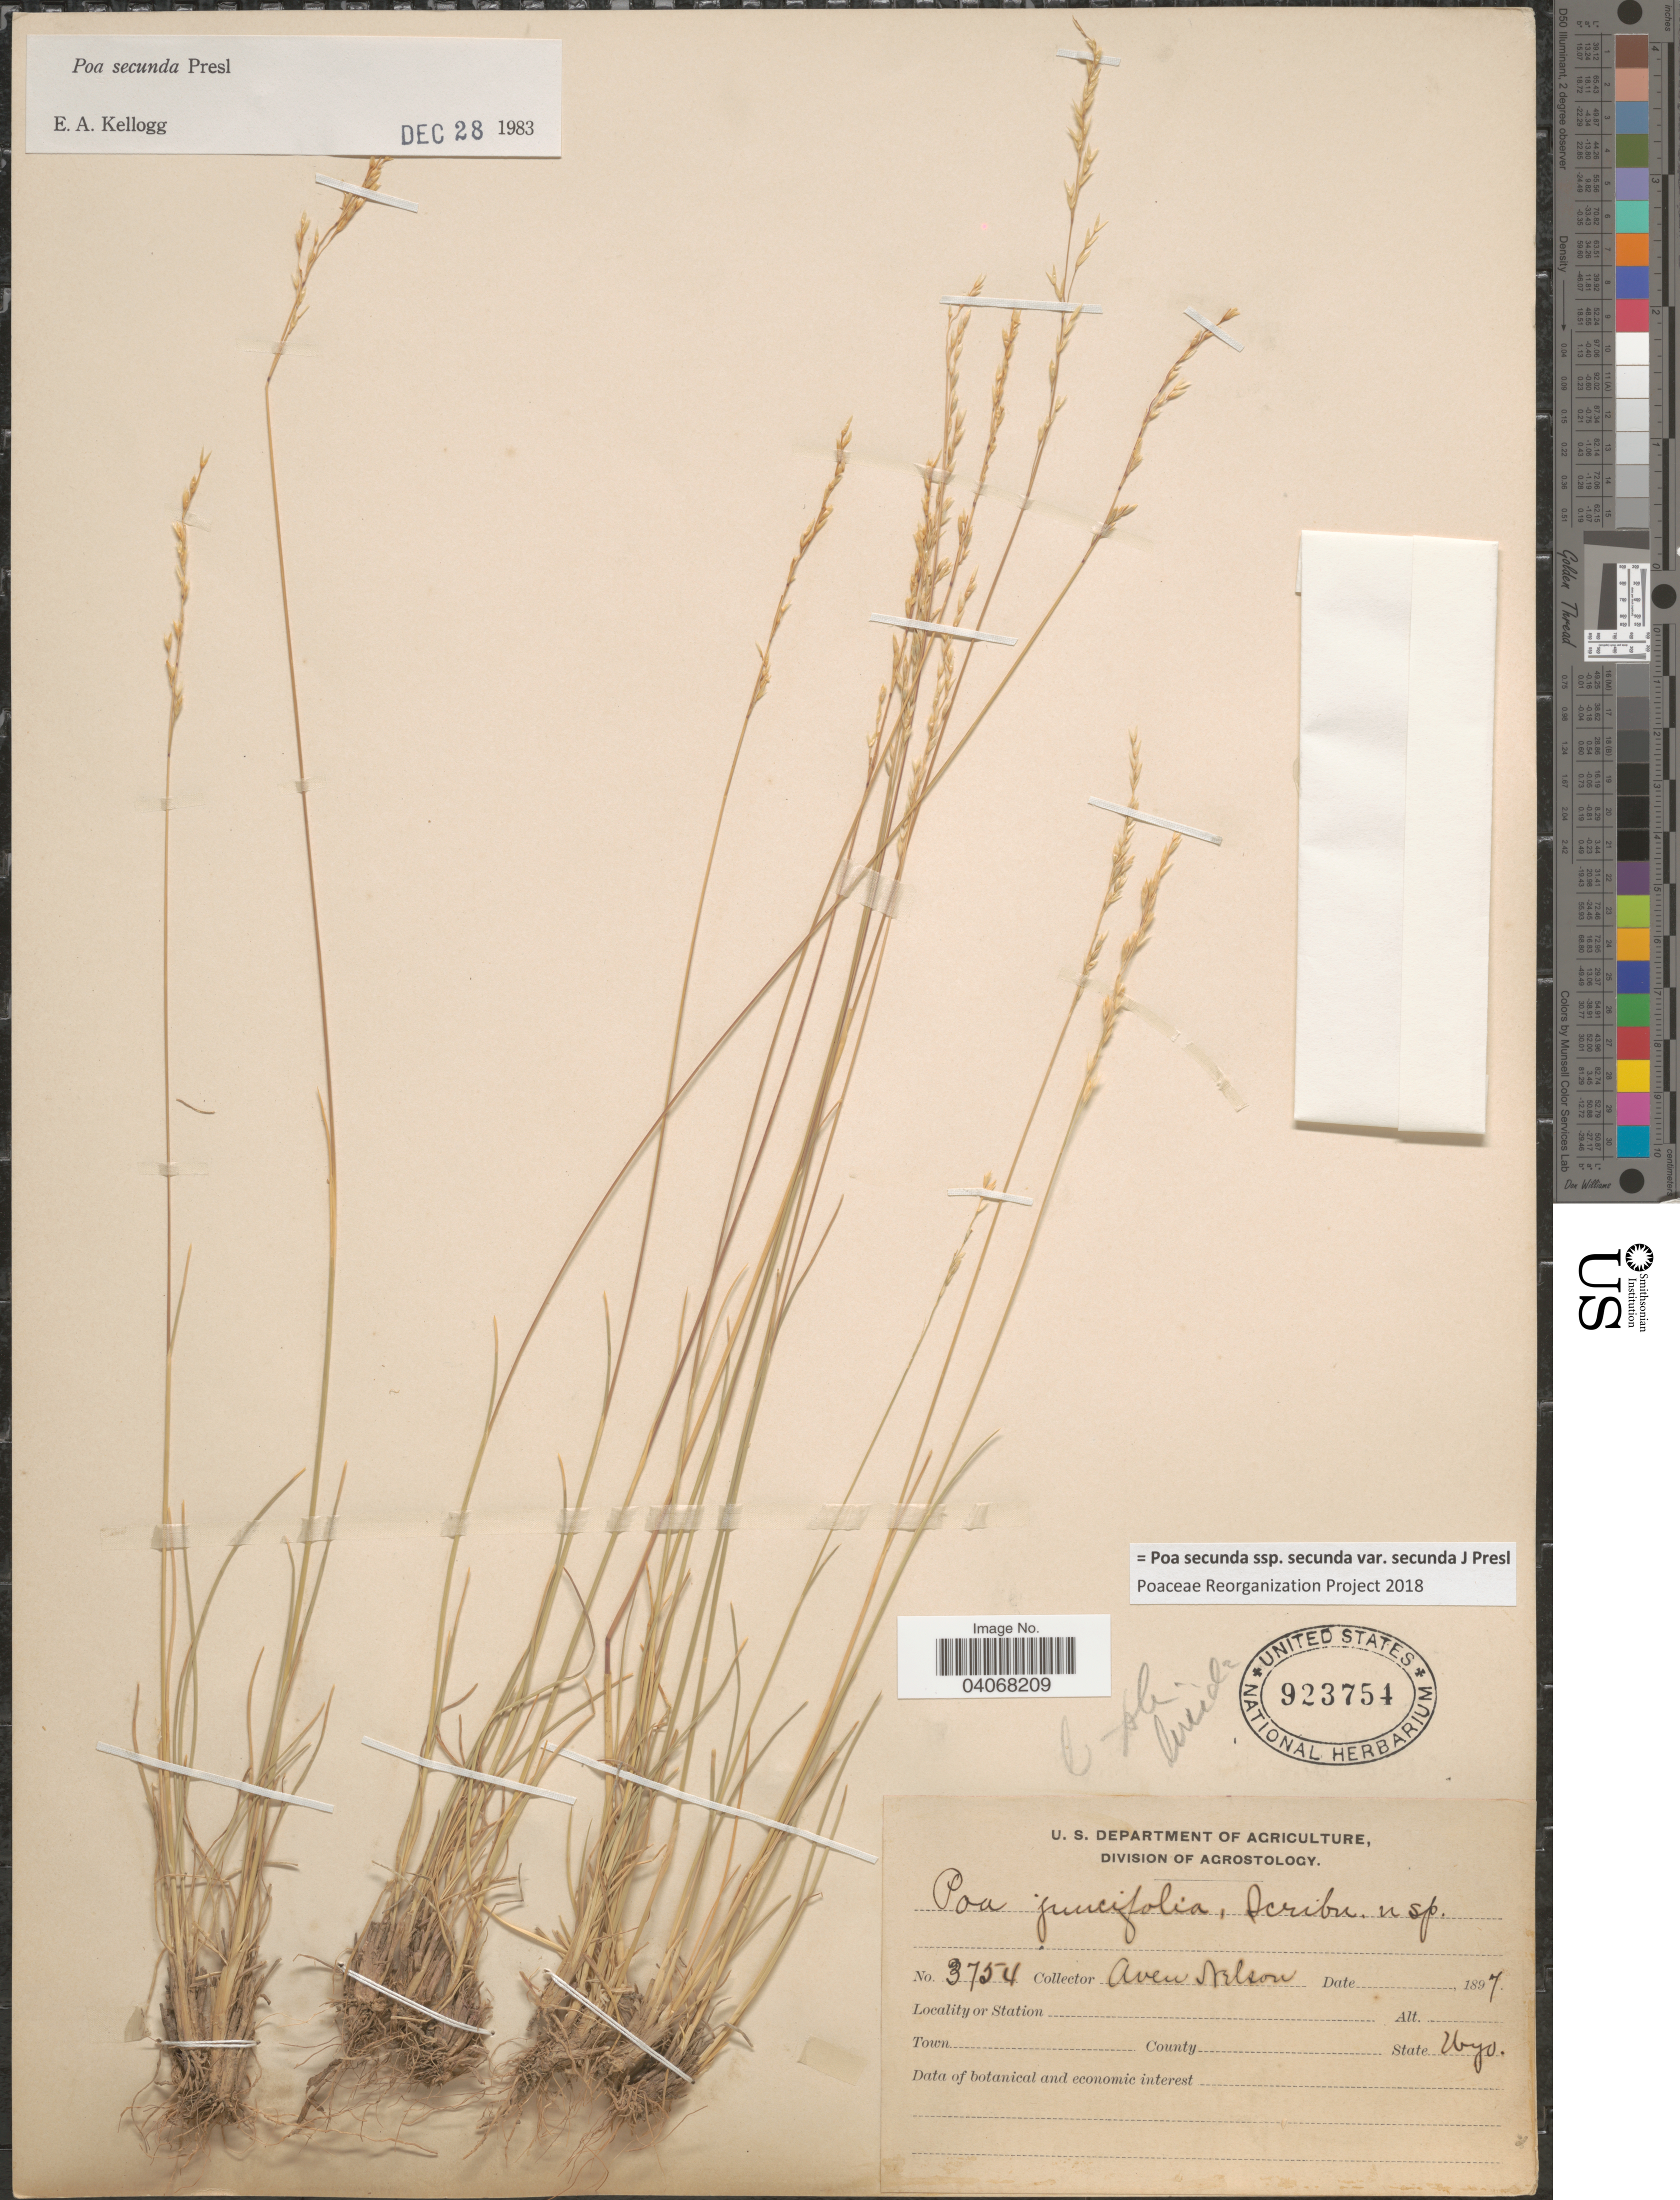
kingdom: Plantae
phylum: Tracheophyta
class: Liliopsida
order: Poales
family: Poaceae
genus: Poa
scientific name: Poa secunda subsp. secunda var. secunda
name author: J. Presl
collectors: A. Nelson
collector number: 3754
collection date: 1897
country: United States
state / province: Wyoming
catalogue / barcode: US 923754